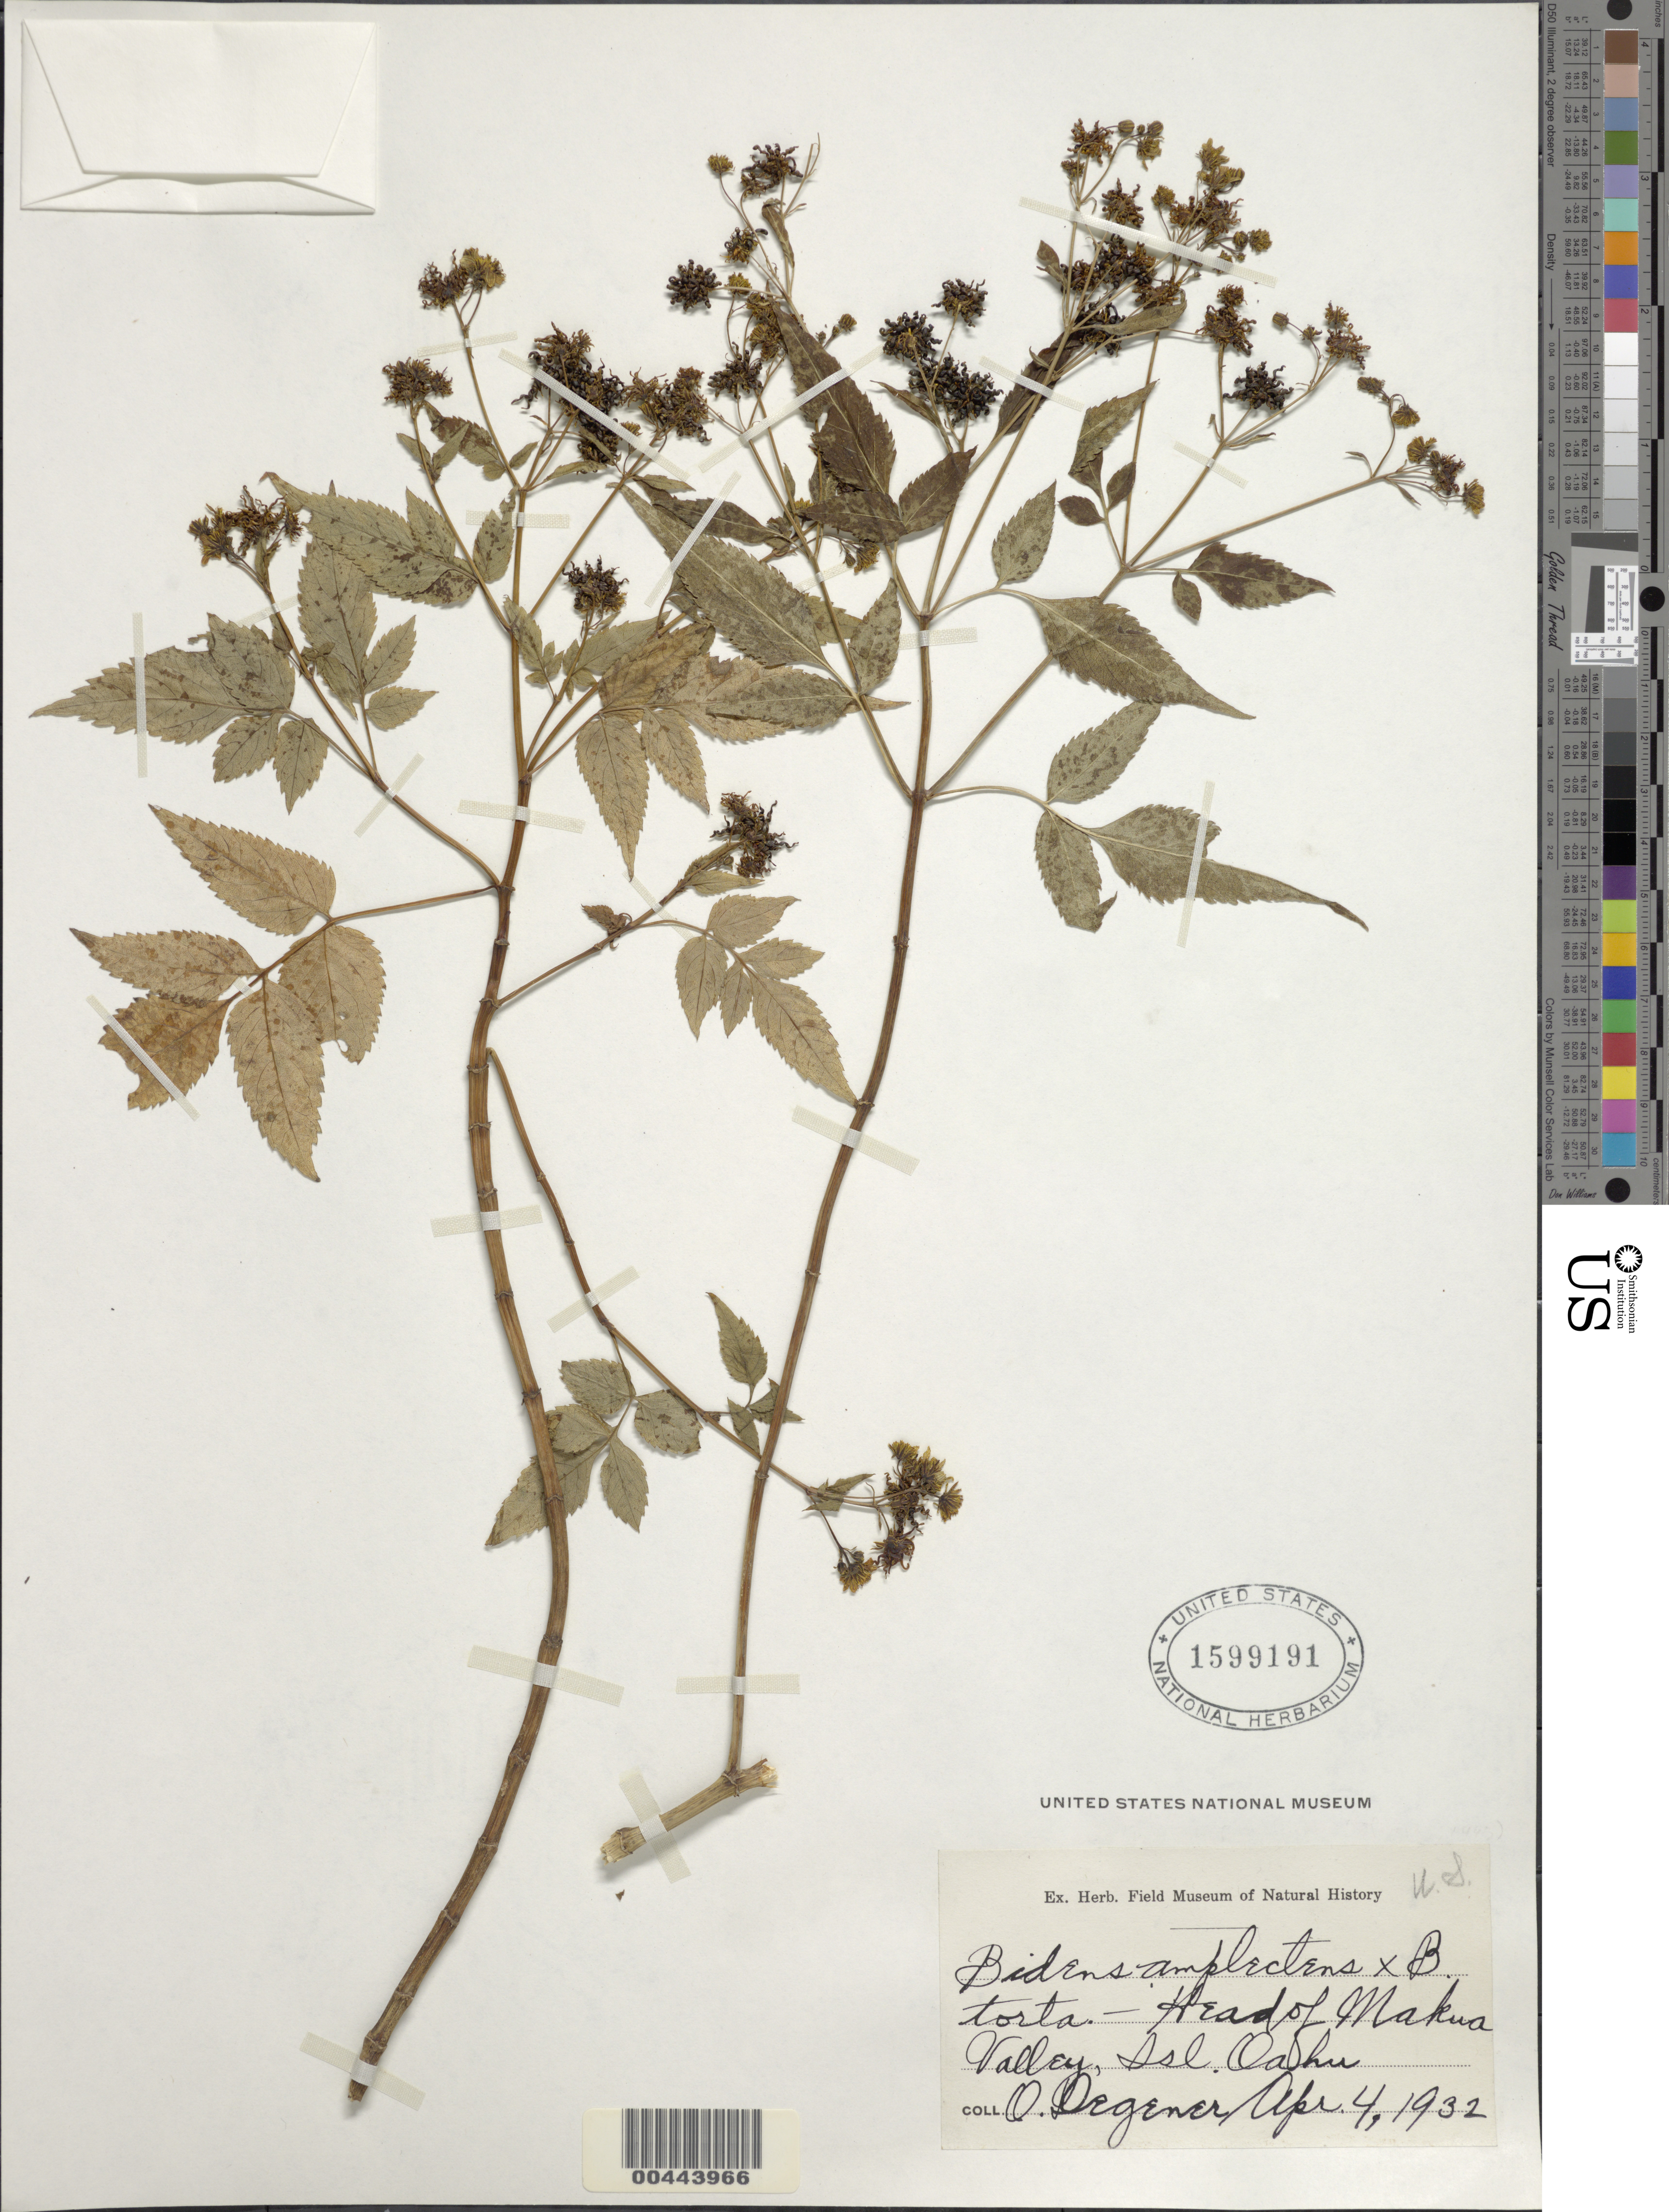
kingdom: Plantae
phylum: Tracheophyta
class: Magnoliopsida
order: Asterales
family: Asteraceae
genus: Bidens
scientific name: Bidens torta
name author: Sherff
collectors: O. Degener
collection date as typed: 4 Apr 1932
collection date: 1932-04-04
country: United States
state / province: Hawaii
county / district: Honolulu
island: Oahu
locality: Head of Makua Valley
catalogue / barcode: US 1599191